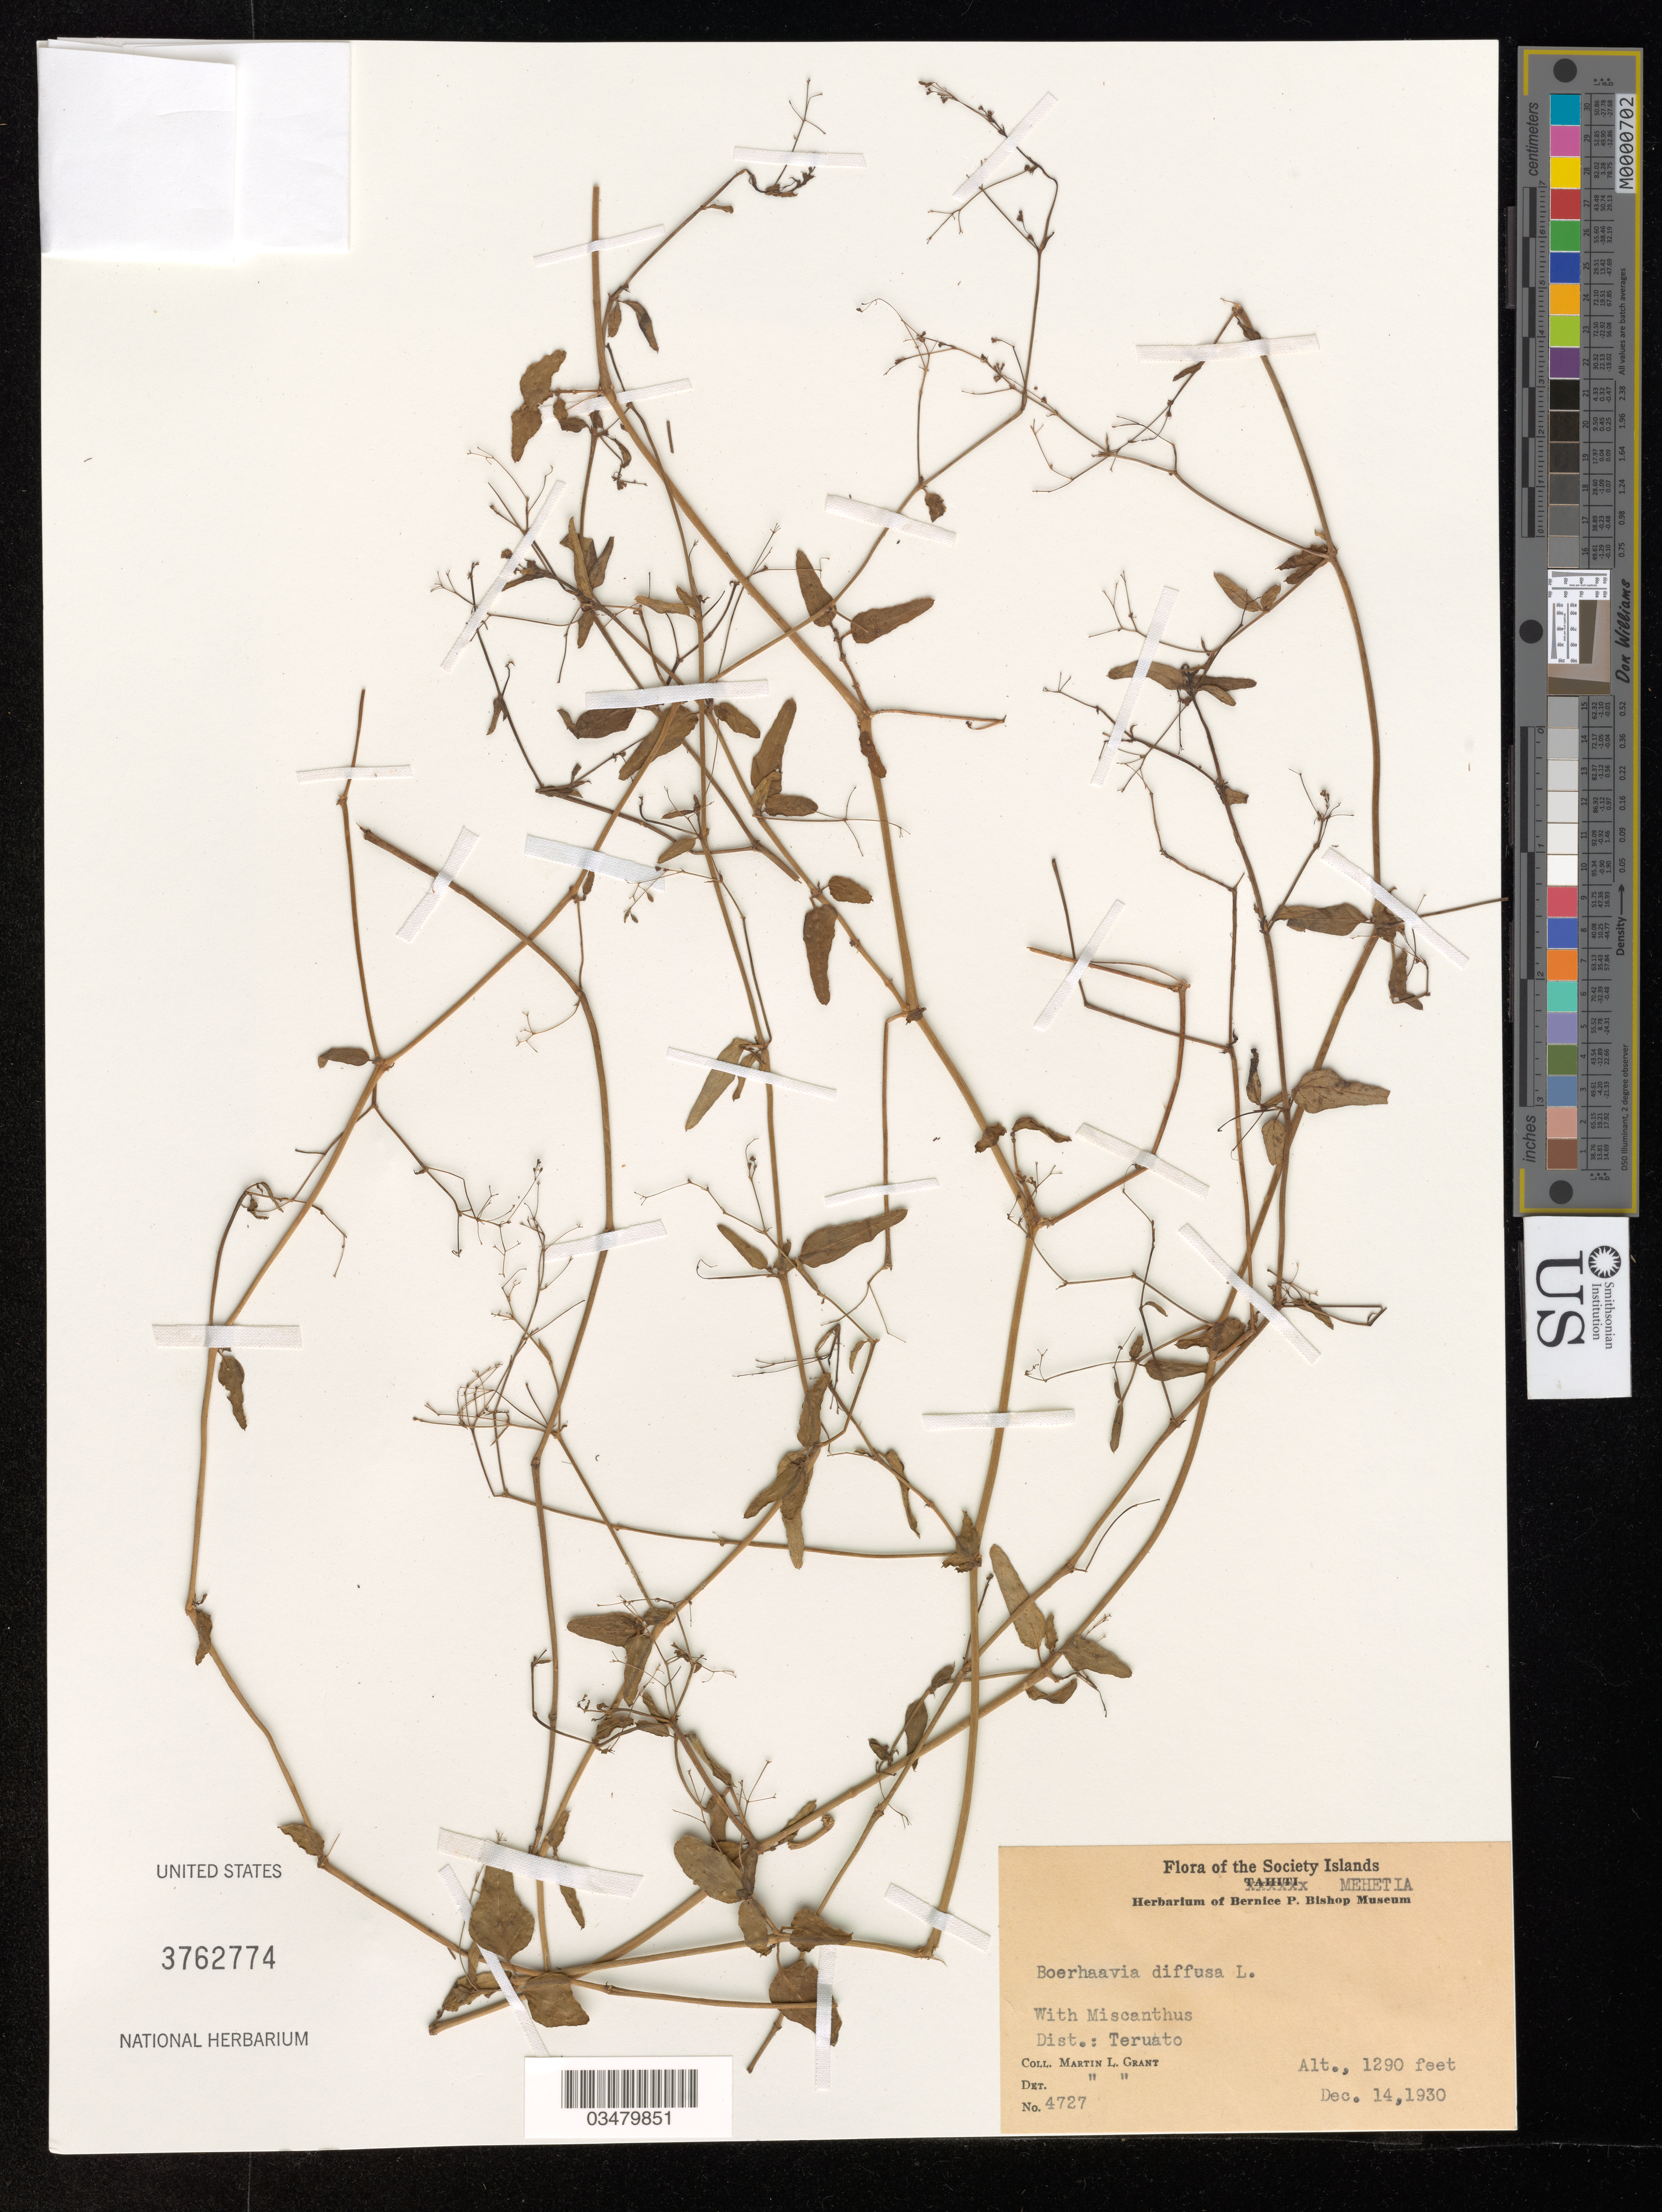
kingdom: Plantae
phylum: Tracheophyta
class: Magnoliopsida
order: Caryophyllales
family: Nyctaginaceae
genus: Boerhavia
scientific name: Boerhavia diffusa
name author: L.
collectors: M. L. Grant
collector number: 4727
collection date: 1930-12-14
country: French Polynesia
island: Mehetia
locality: Society Islands. Mehetia. Dist.: Teruato.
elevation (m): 393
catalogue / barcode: US 3762774